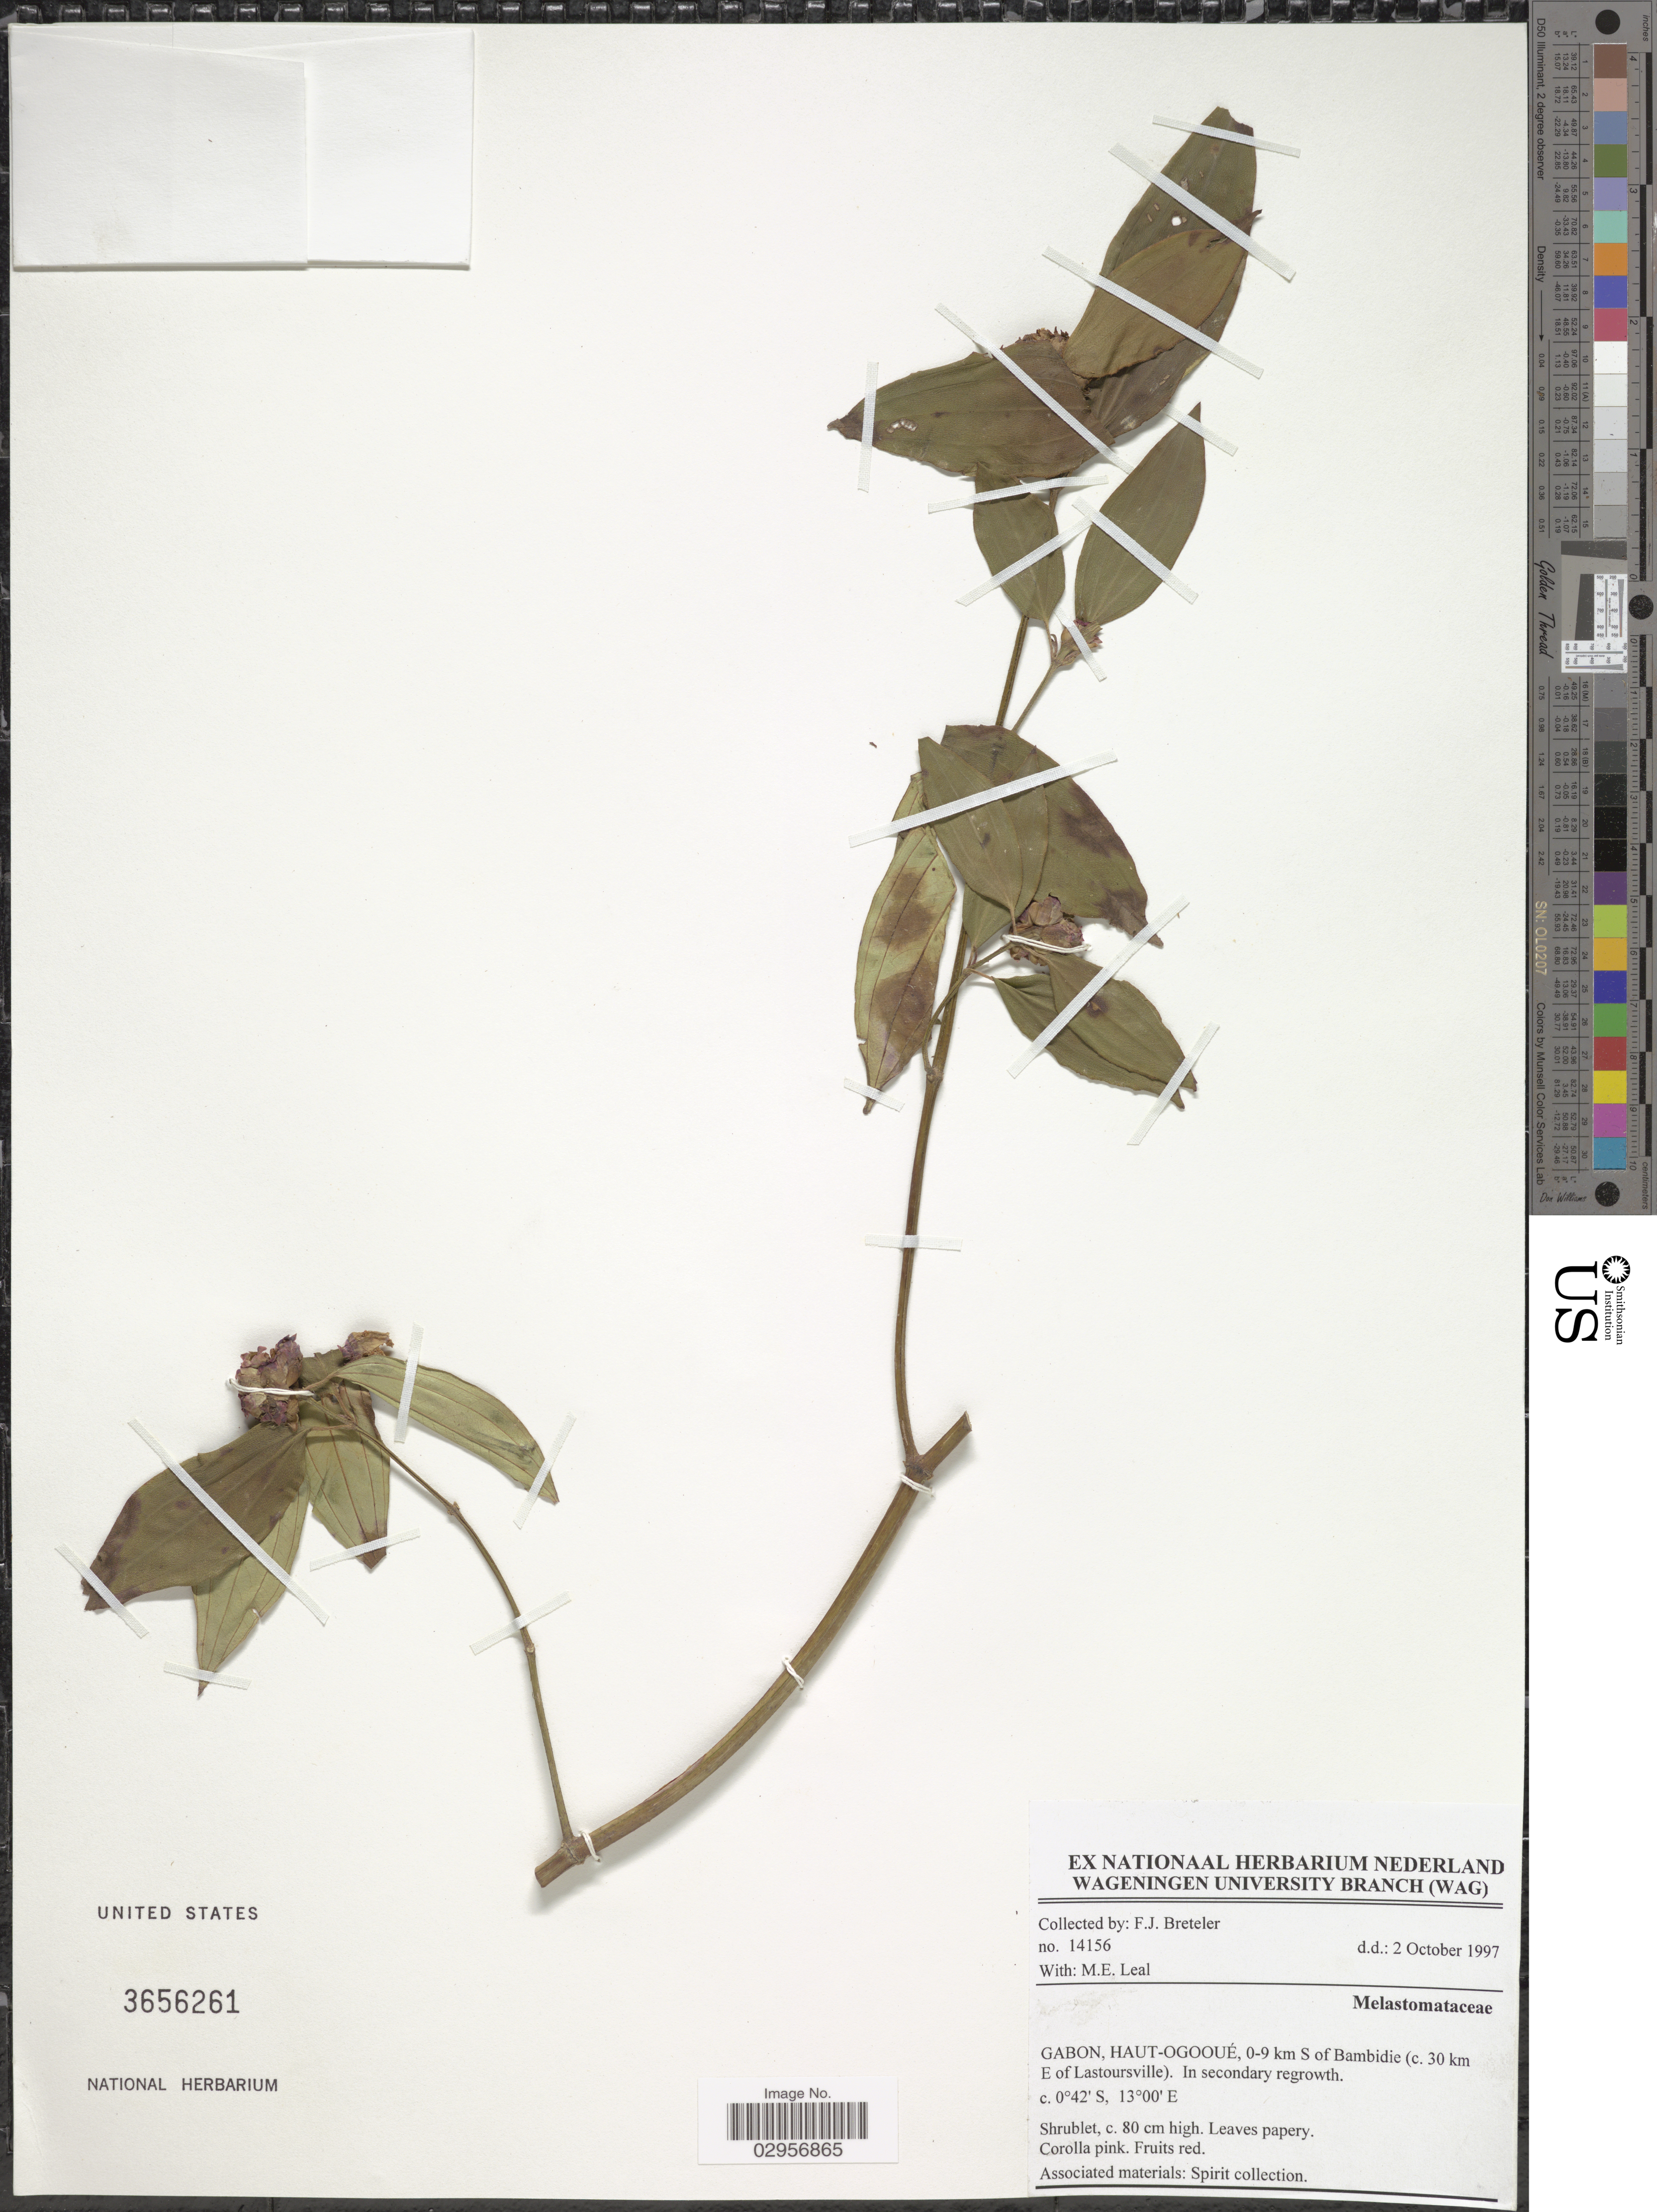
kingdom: Plantae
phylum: Tracheophyta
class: Magnoliopsida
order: Myrtales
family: Melastomataceae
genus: Tristemma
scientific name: Tristemma oreophilum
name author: Gilg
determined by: Strong, Mark T., (BOT), Smithsonian Institution - National Museum of Natural History (UNITED STATES)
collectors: F. J. Breteler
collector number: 14156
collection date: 1997-10-02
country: Gabon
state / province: Haut-Ogooue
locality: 0-9 km S of Bambidie (c. 30 km E of Lastoursville).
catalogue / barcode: US 3656261